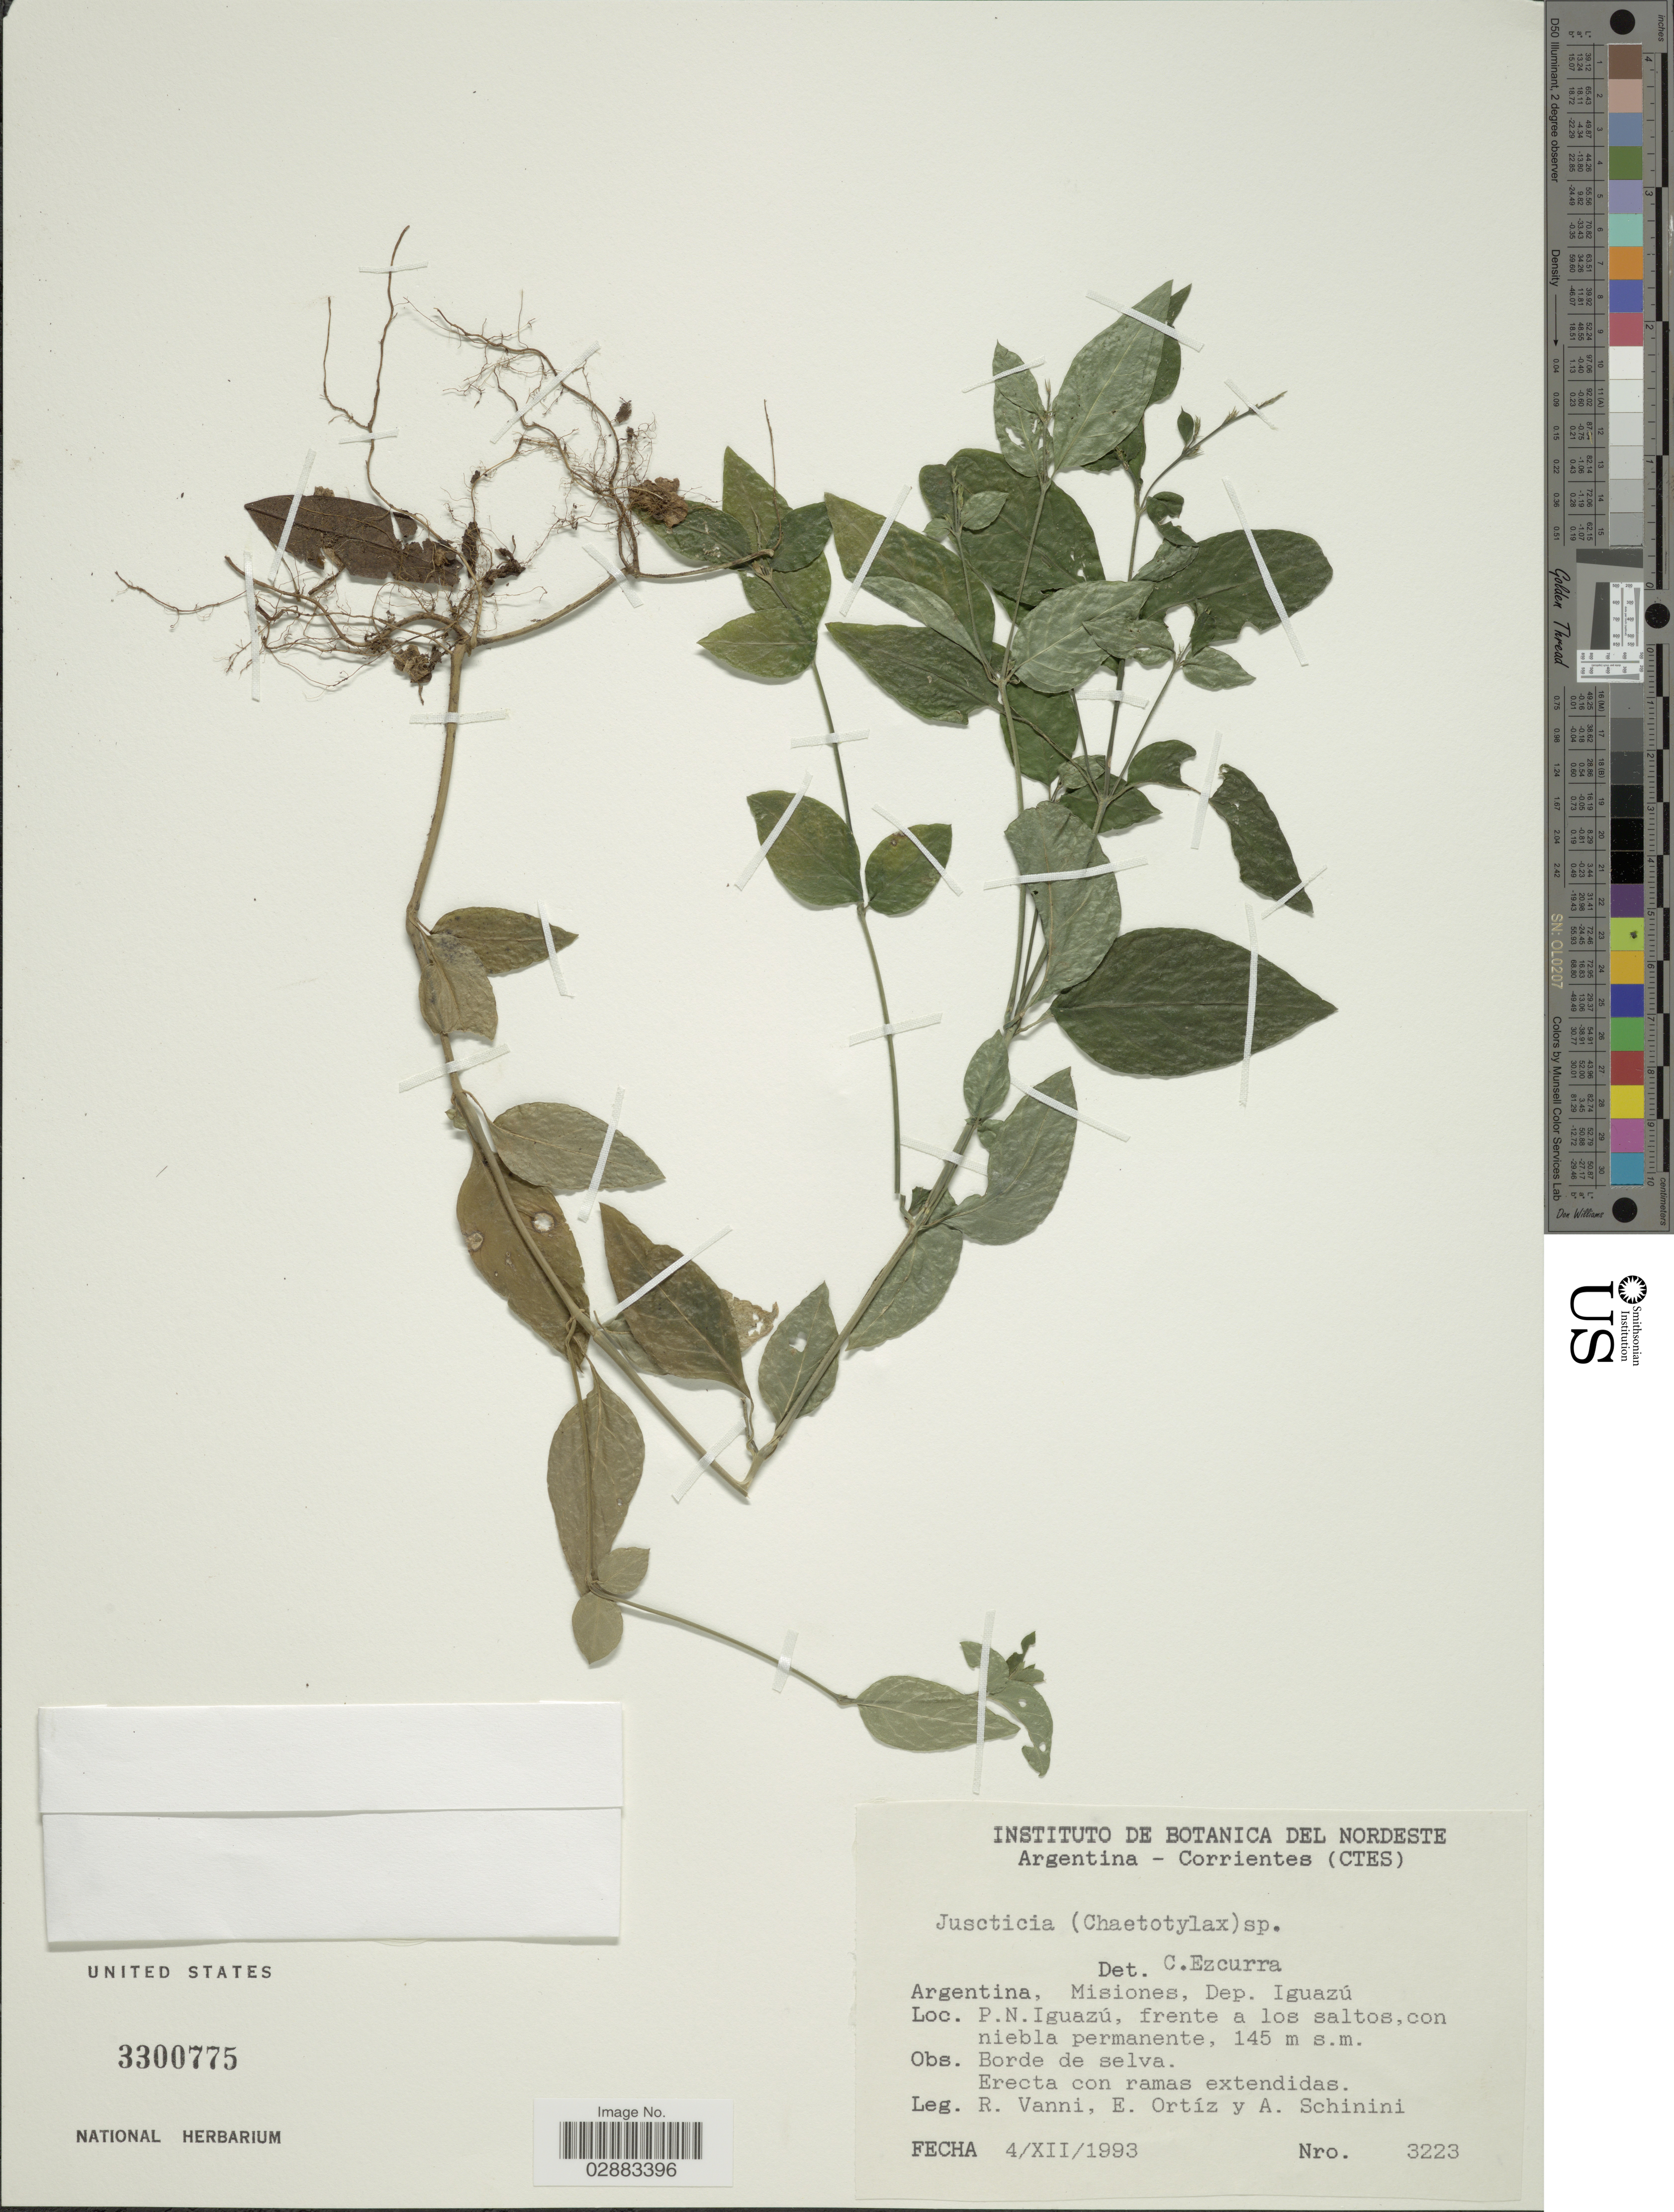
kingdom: Plantae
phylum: Tracheophyta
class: Magnoliopsida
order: Lamiales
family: Acanthaceae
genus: Chaetothylax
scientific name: Chaetothylax sp.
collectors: R. Vanni, E. Ortíz & A. Schinini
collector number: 3223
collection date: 1993-12-04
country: Argentina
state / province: Misiones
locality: Dep. Iguazú. P.N. Iguazú, frente a los saltos, con niebla permanente.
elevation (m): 145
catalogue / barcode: US 3300775